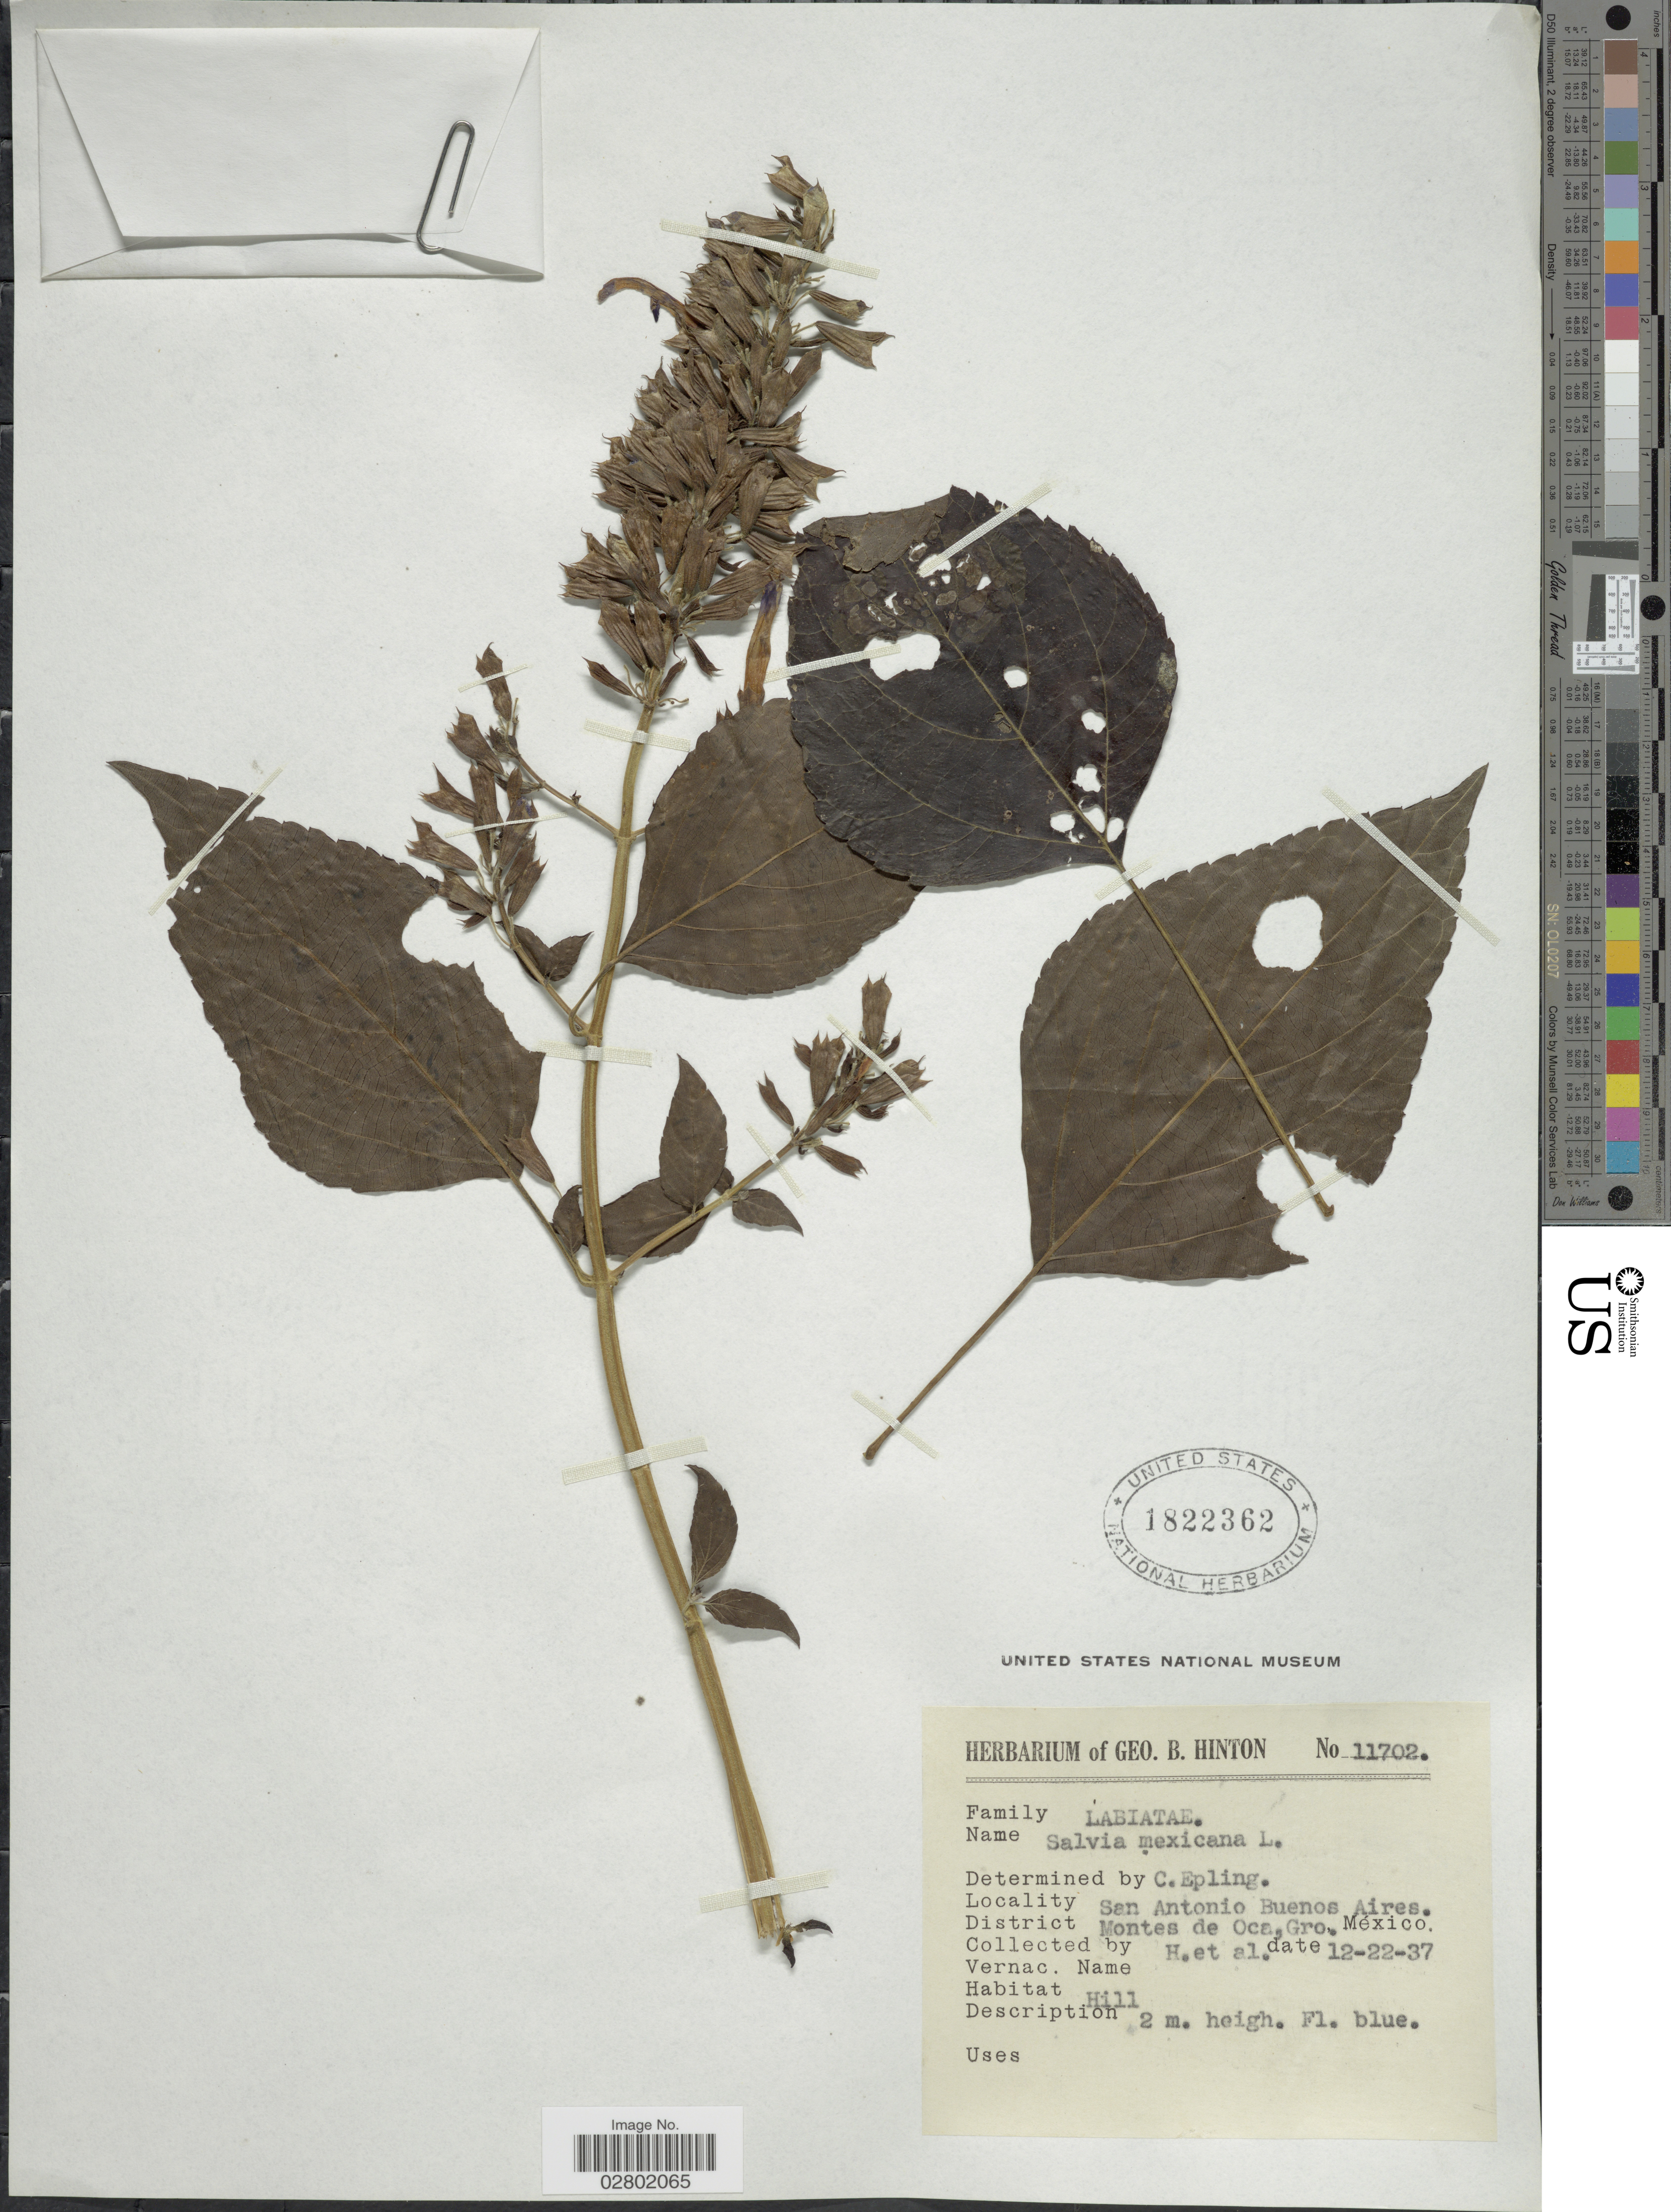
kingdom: Plantae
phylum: Tracheophyta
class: Magnoliopsida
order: Lamiales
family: Lamiaceae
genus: Salvia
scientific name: Salvia mexicana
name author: L.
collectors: G. B. Hinton & et al.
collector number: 11702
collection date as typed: Transcribed d/m/y: 22/12/37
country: Mexico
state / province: Guerrero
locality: San Antonio Buenos Aires, District Montes de Oca, Gro.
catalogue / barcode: US 1822362